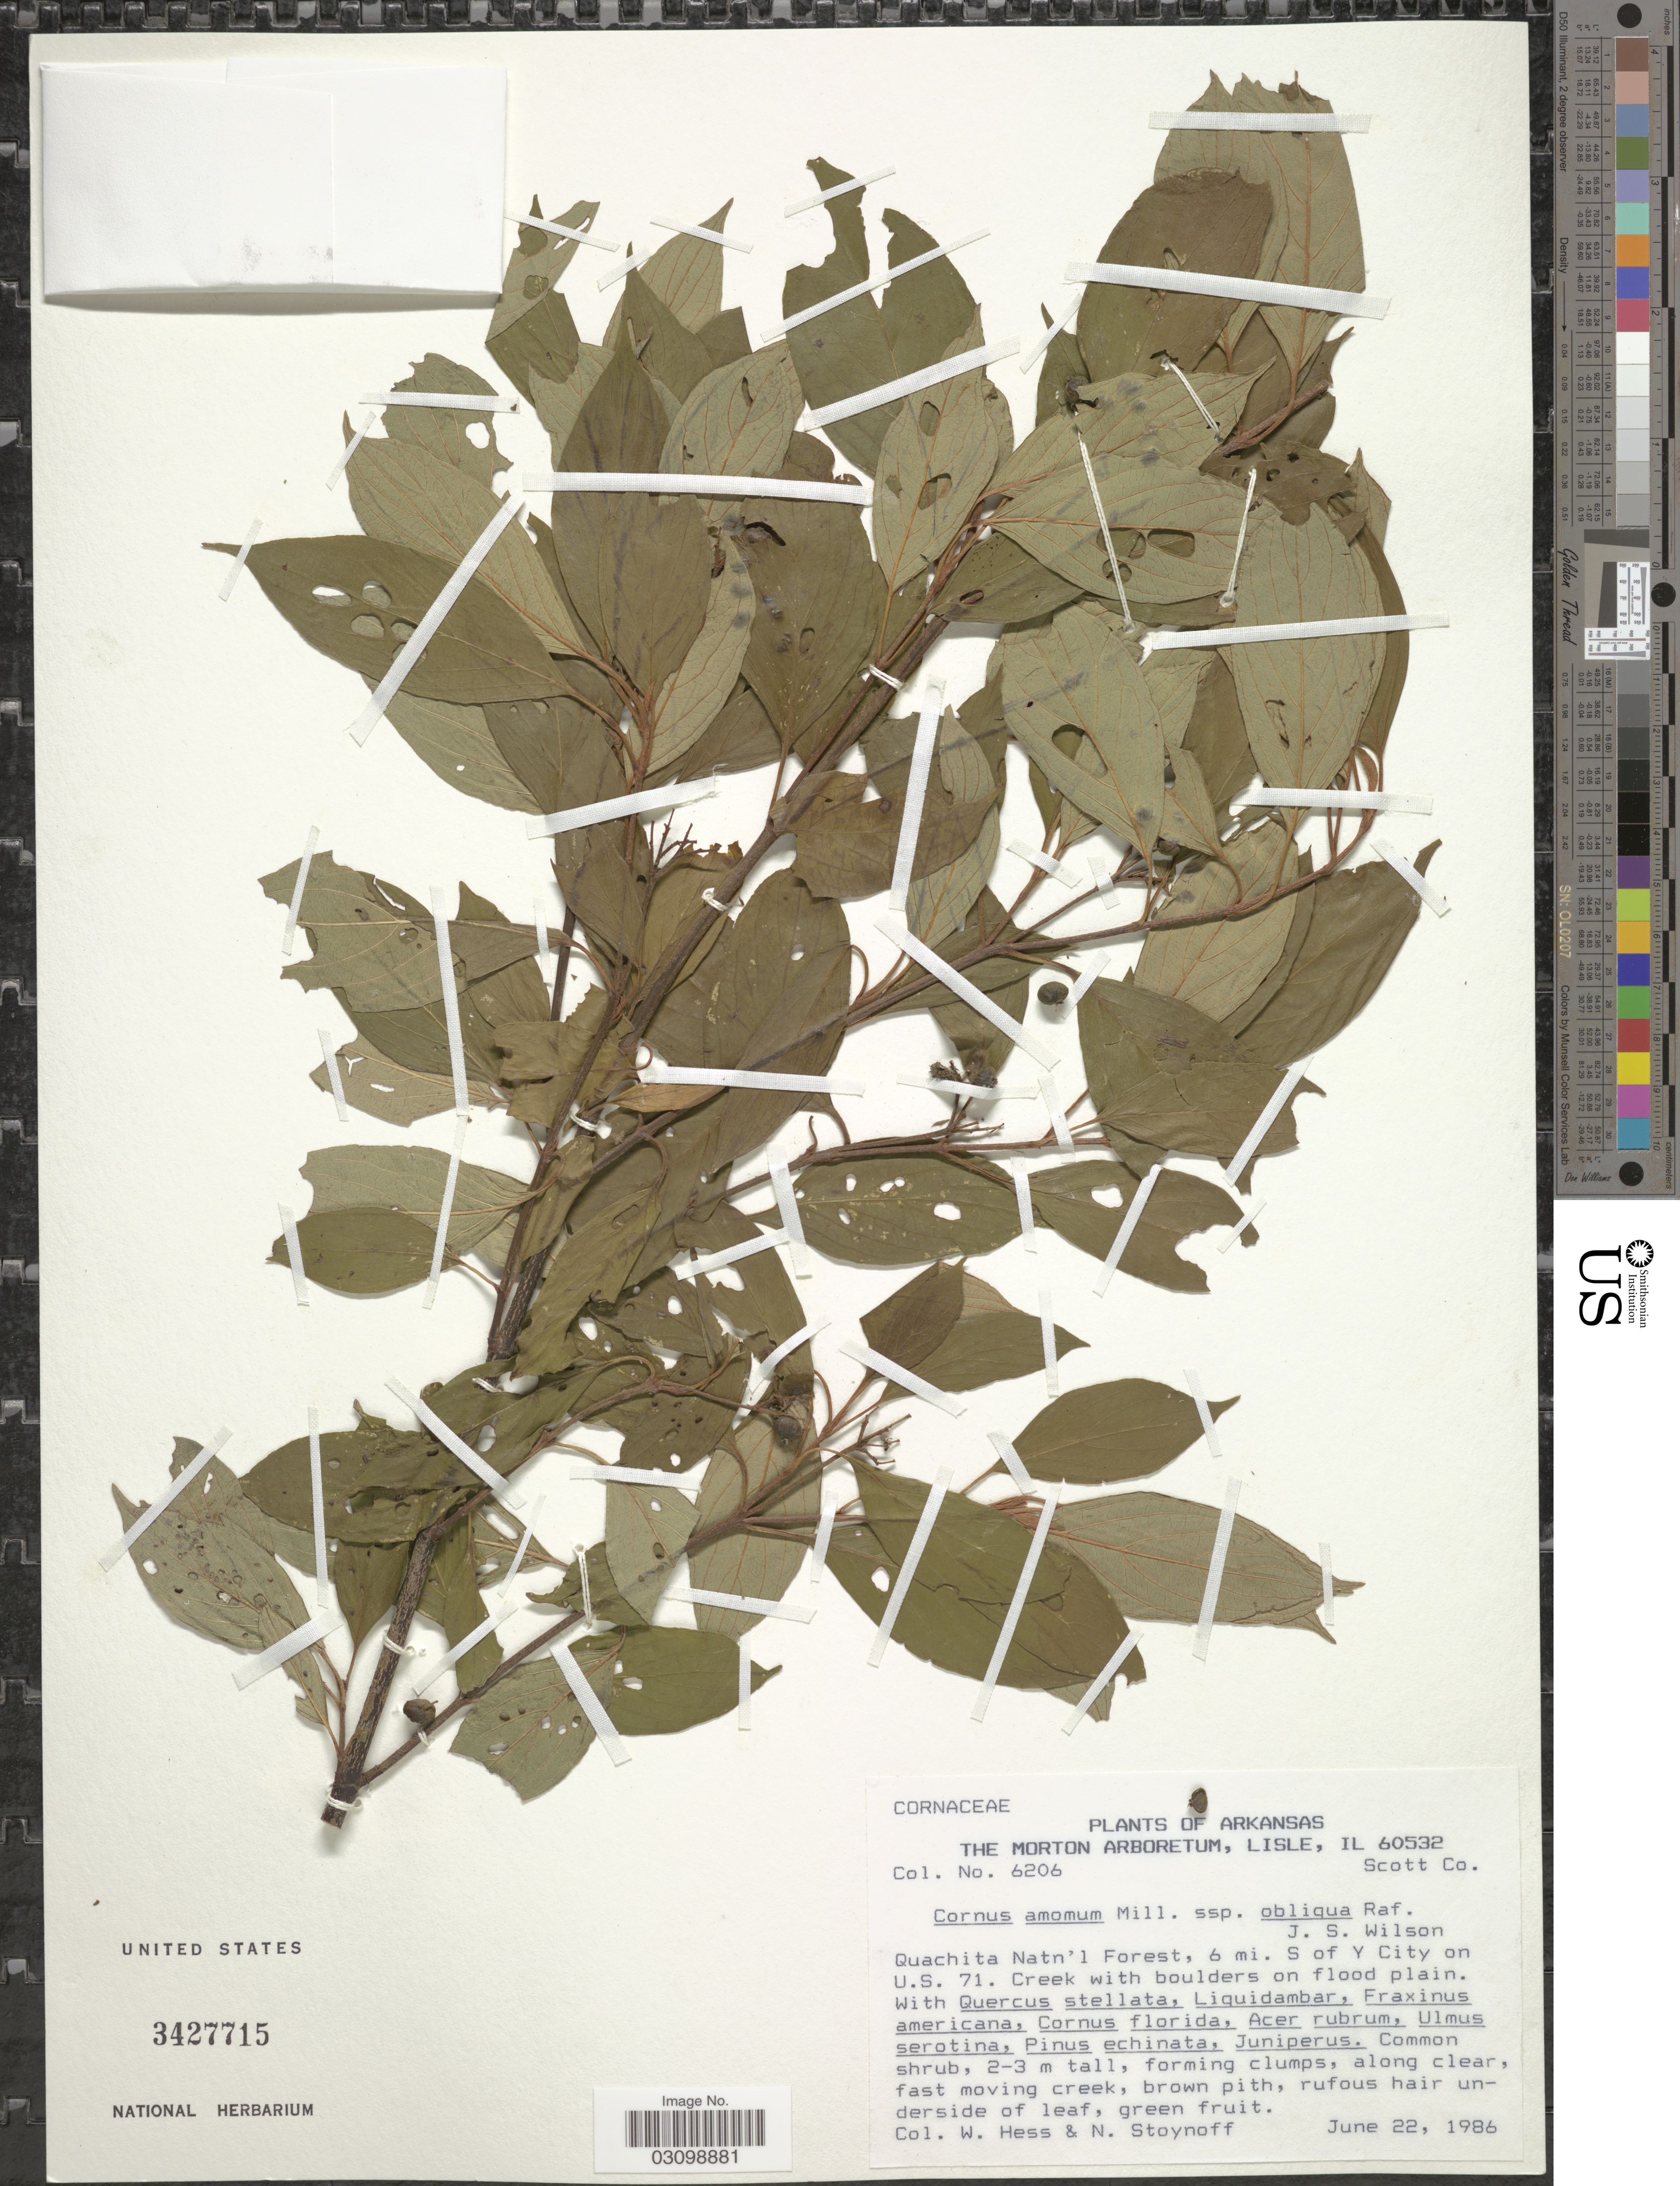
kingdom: Plantae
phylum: Tracheophyta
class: Magnoliopsida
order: Cornales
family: Cornaceae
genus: Cornus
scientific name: Cornus amomum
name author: Mill.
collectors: W. Hess & N. Stoynoff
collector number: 6206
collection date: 1986-06-22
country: United States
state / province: Arkansas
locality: Scott Co., Quachita Natn'l Forest, 6 mi. S of Y City on U.S. 71.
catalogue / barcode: US 3427715